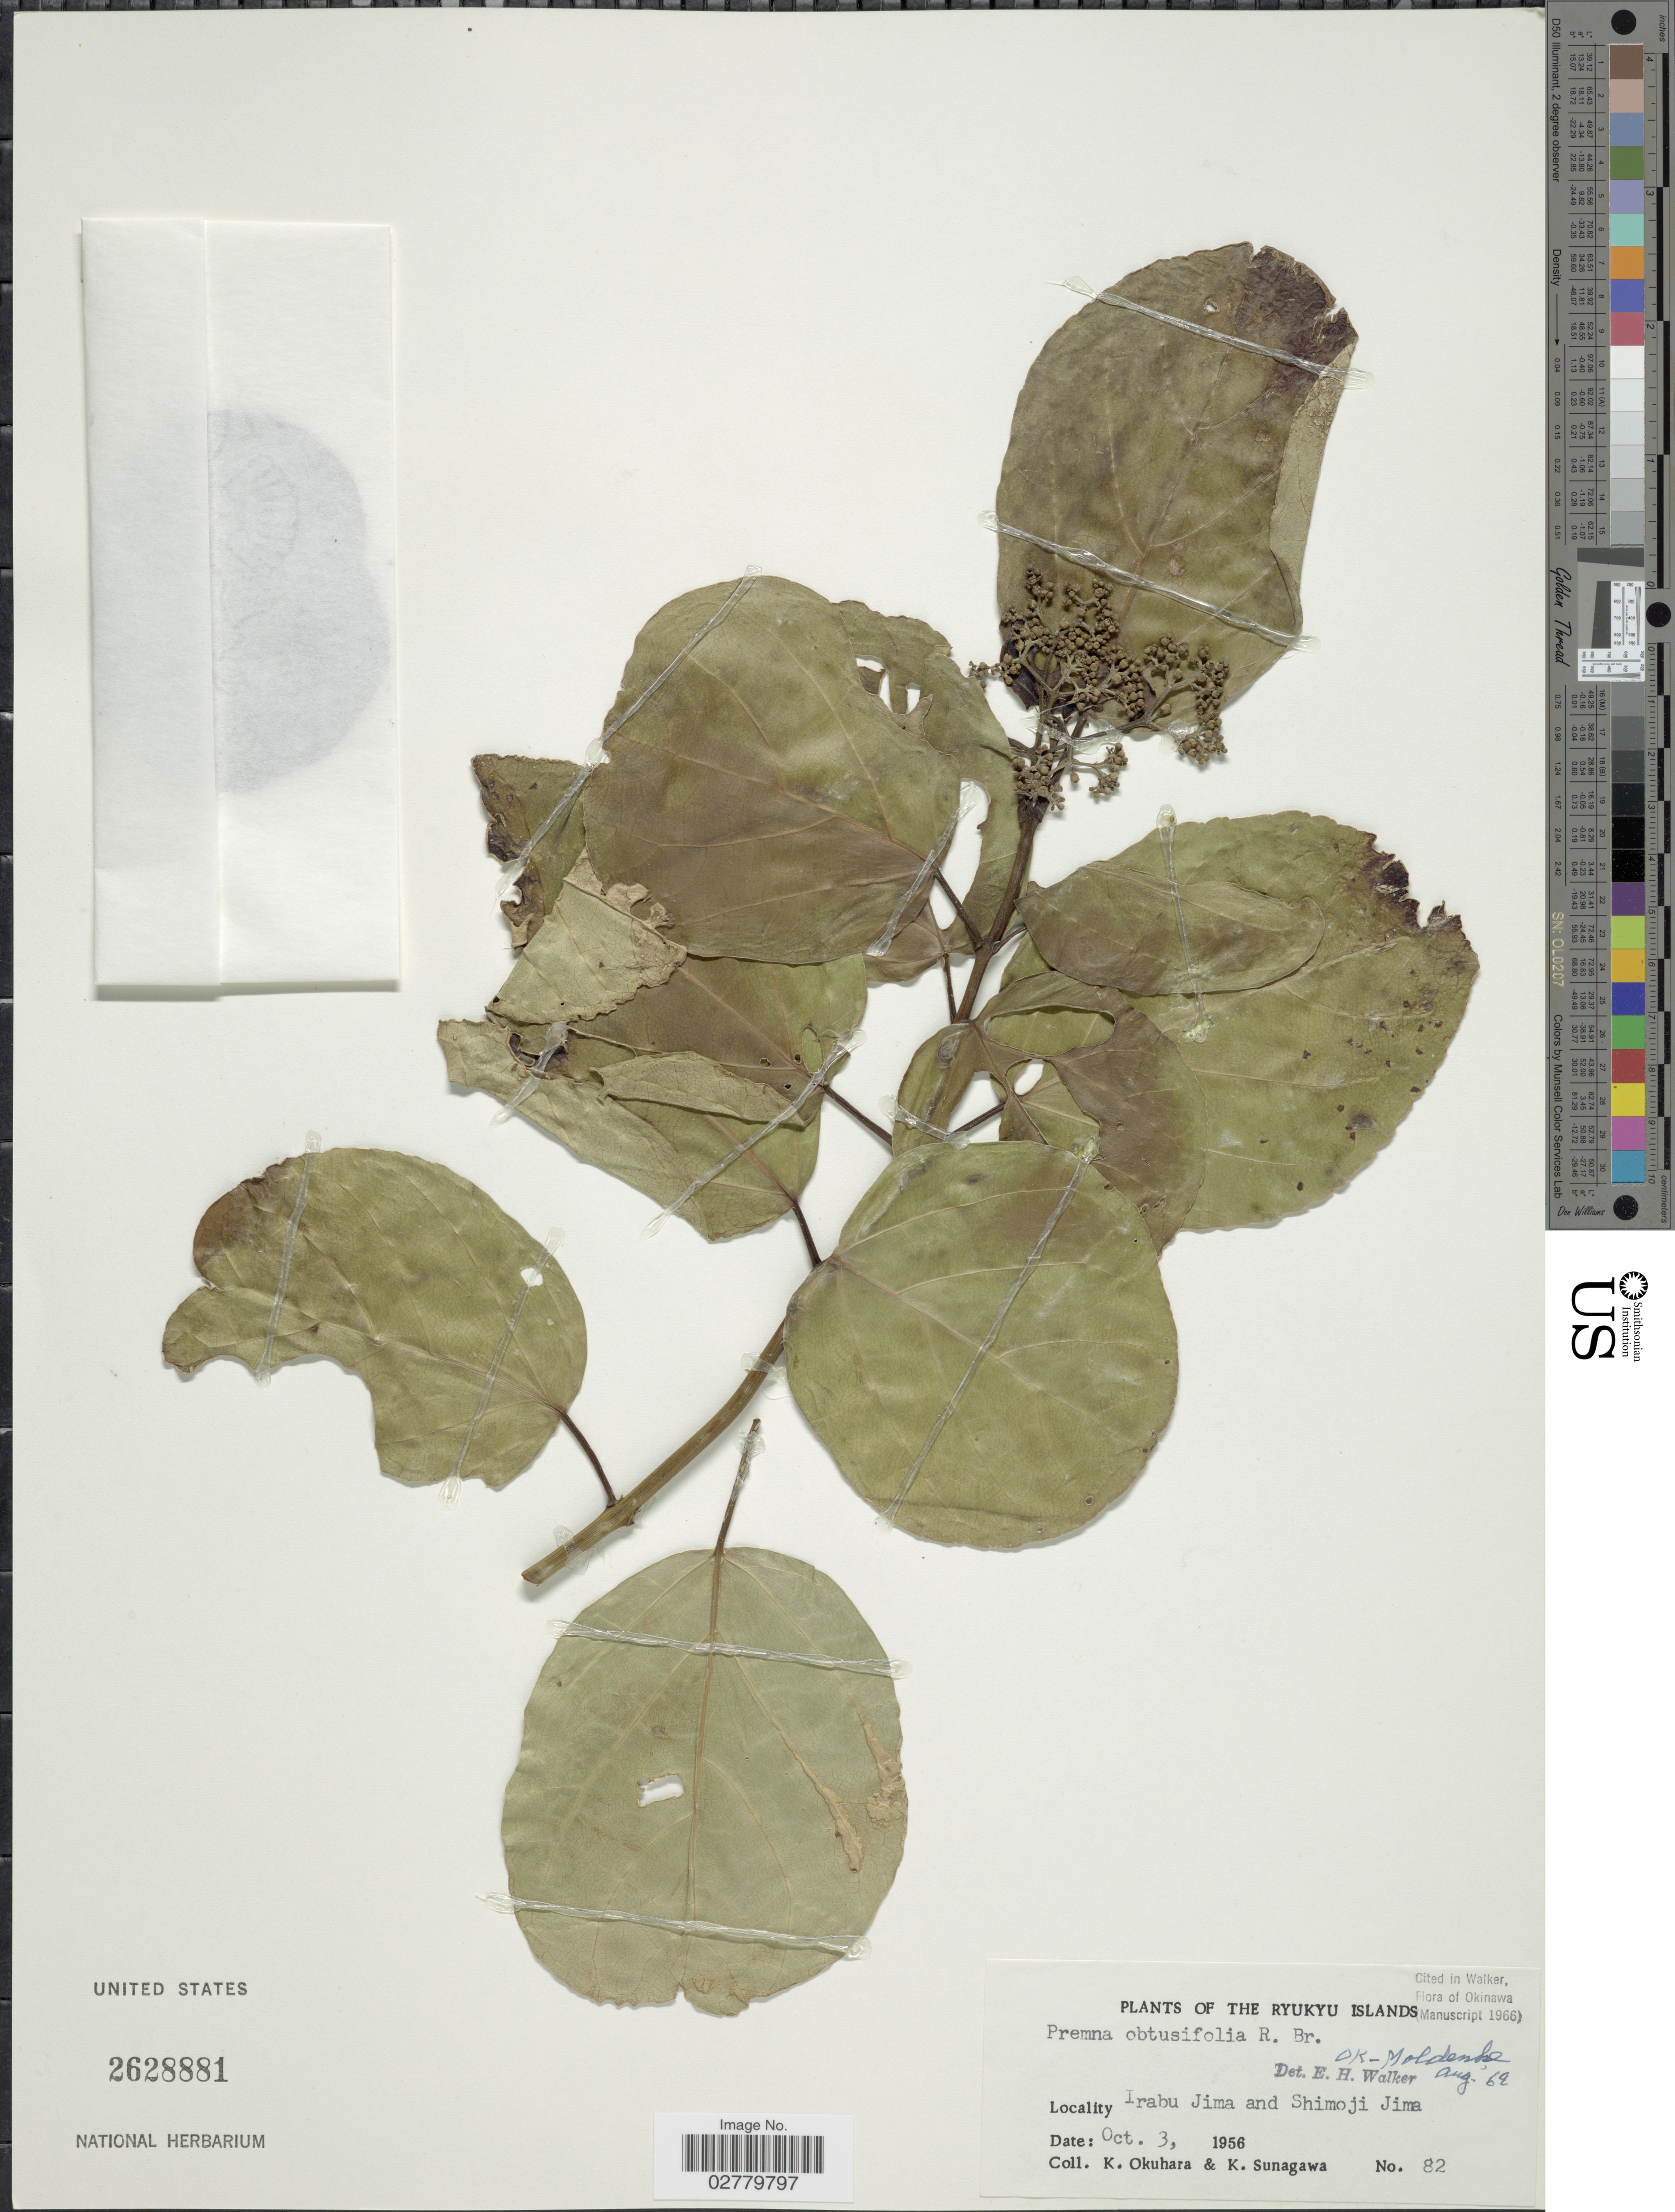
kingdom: Plantae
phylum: Tracheophyta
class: Magnoliopsida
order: Lamiales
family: Lamiaceae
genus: Premna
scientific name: Premna obtusifolia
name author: R. Br.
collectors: K. Okuhara & K. Sunagawa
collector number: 82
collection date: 1956-10-03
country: Japan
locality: The Ryukyu Islands. Irabu Jima and Shimoji Jima.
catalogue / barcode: US 2628881